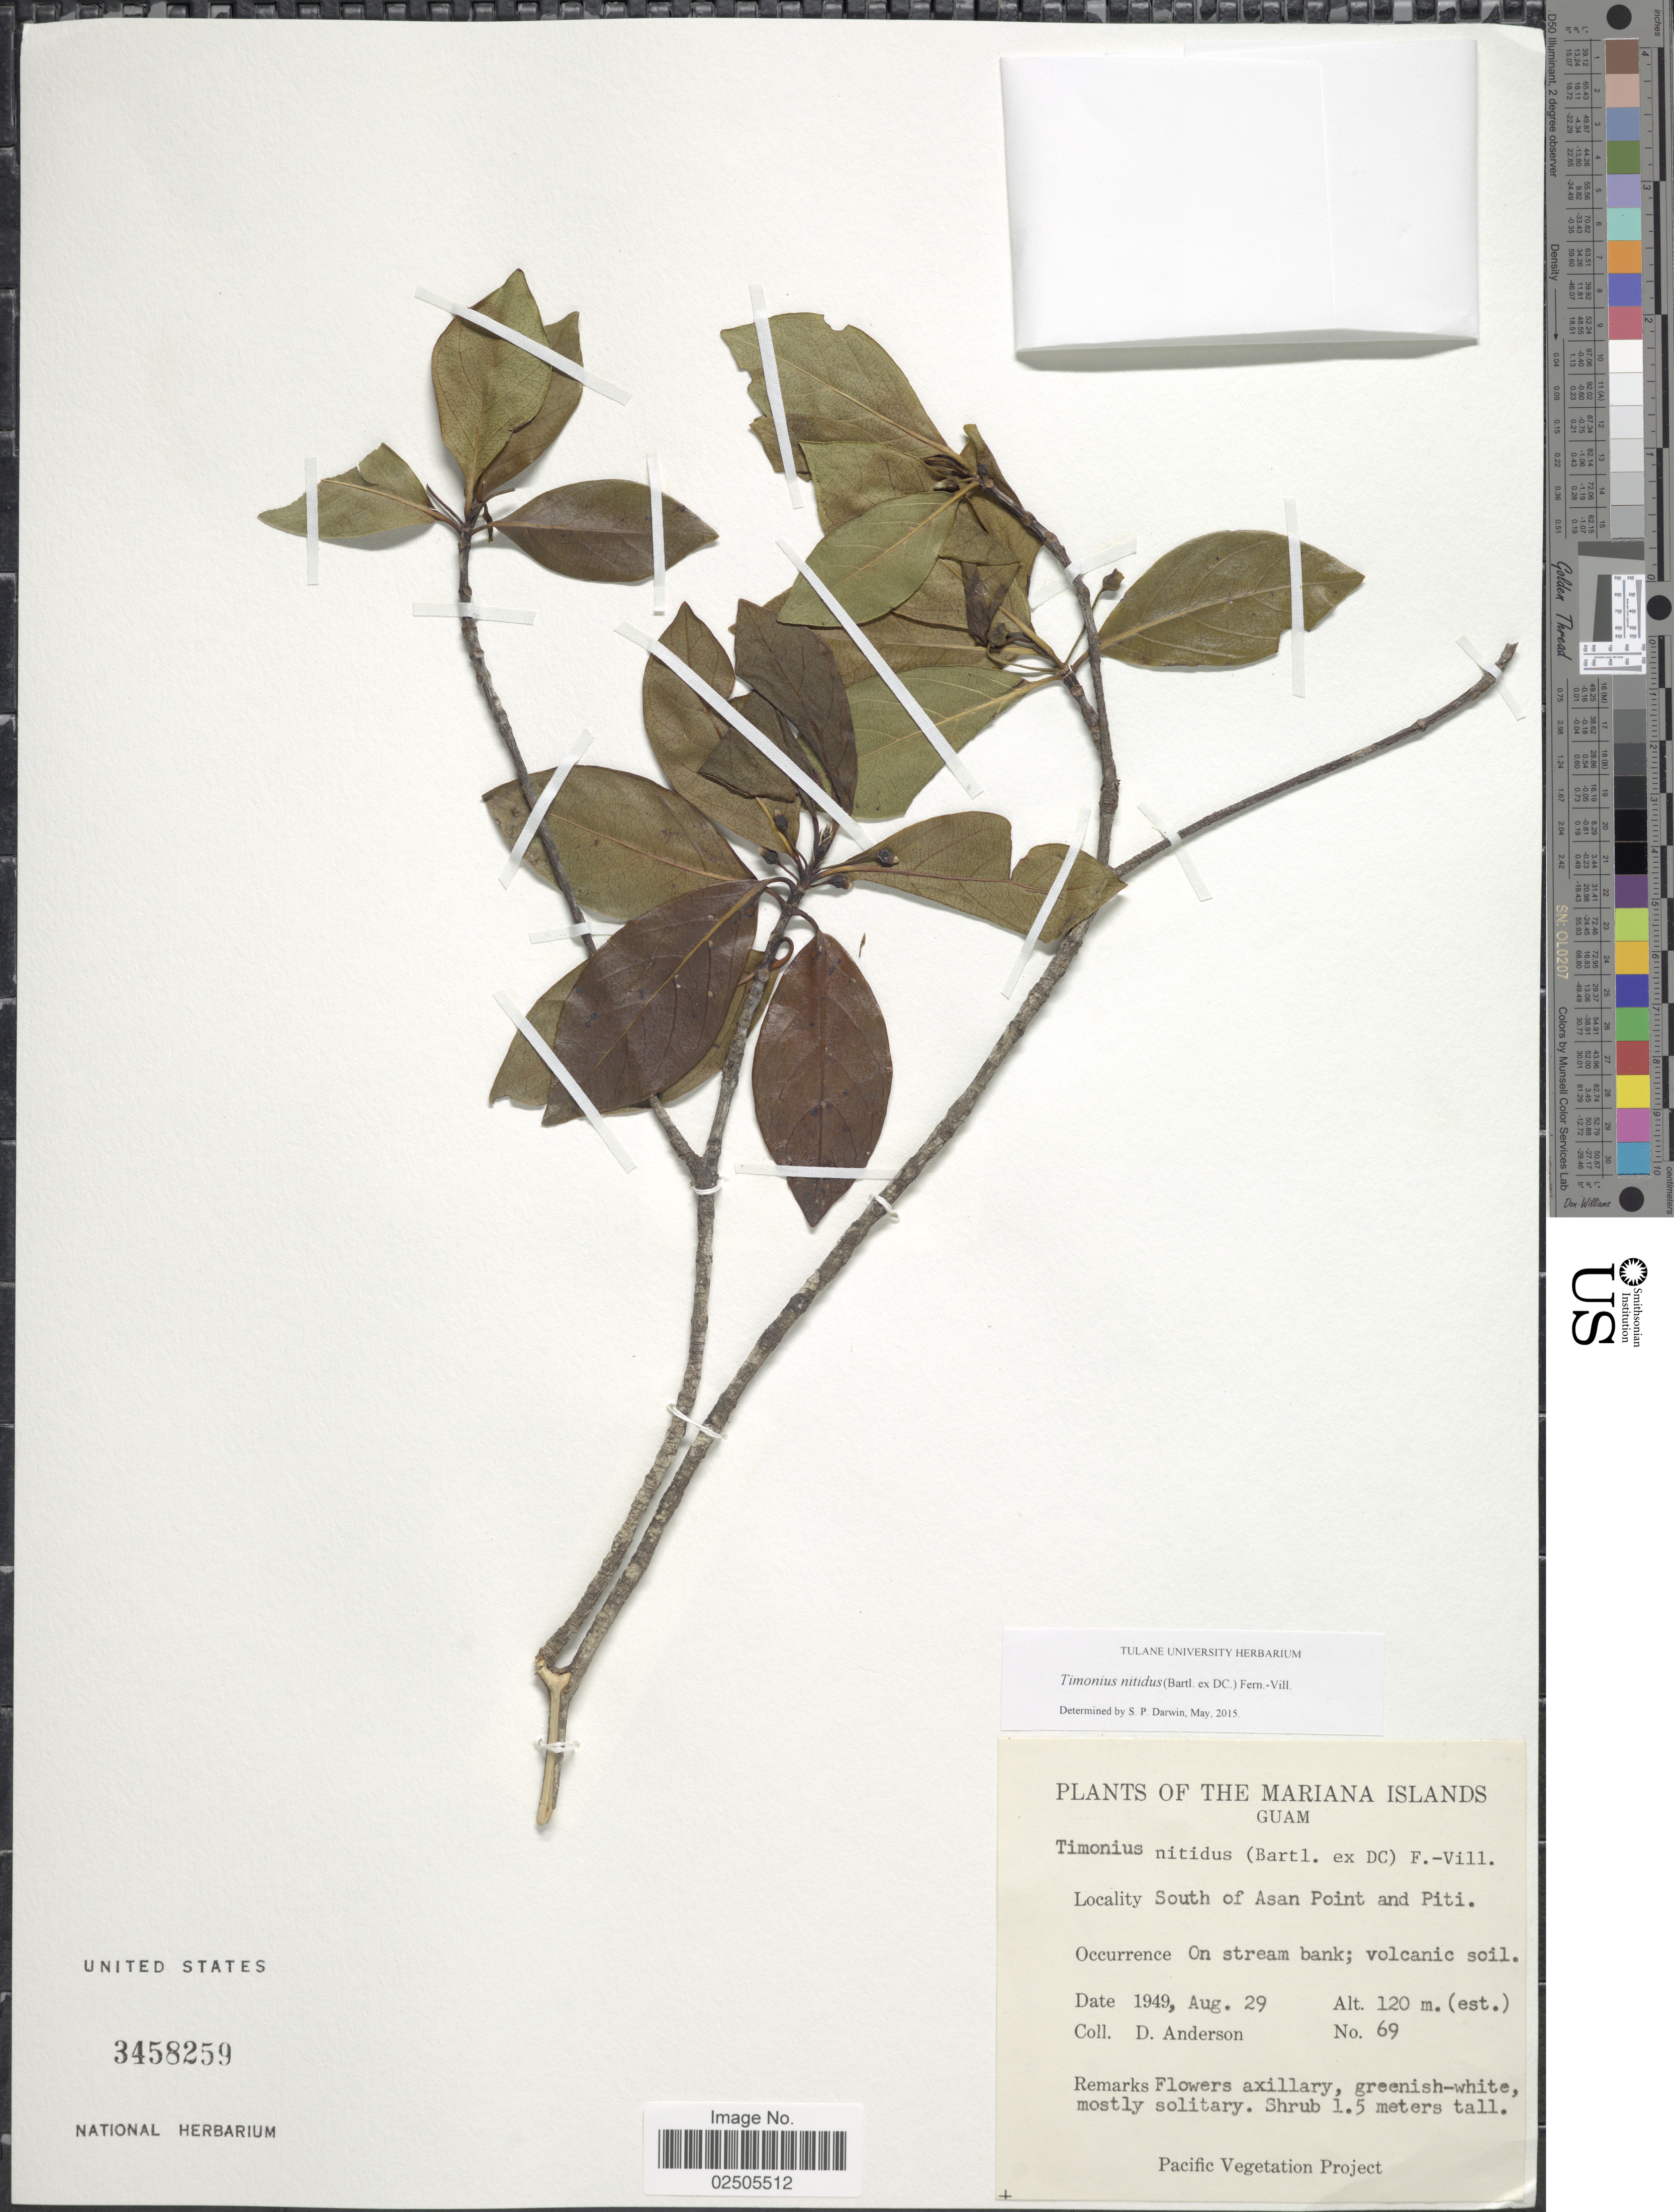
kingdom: Plantae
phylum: Tracheophyta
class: Magnoliopsida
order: Gentianales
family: Rubiaceae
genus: Timonius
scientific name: Timonius nitidus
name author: (Bartl. ex DC.) Fern.-Vill.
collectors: D. Anderson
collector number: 69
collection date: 1949-08-29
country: Guam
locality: The Mariana Islands, South of Asan Point and Piti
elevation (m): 120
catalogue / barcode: US 3458259